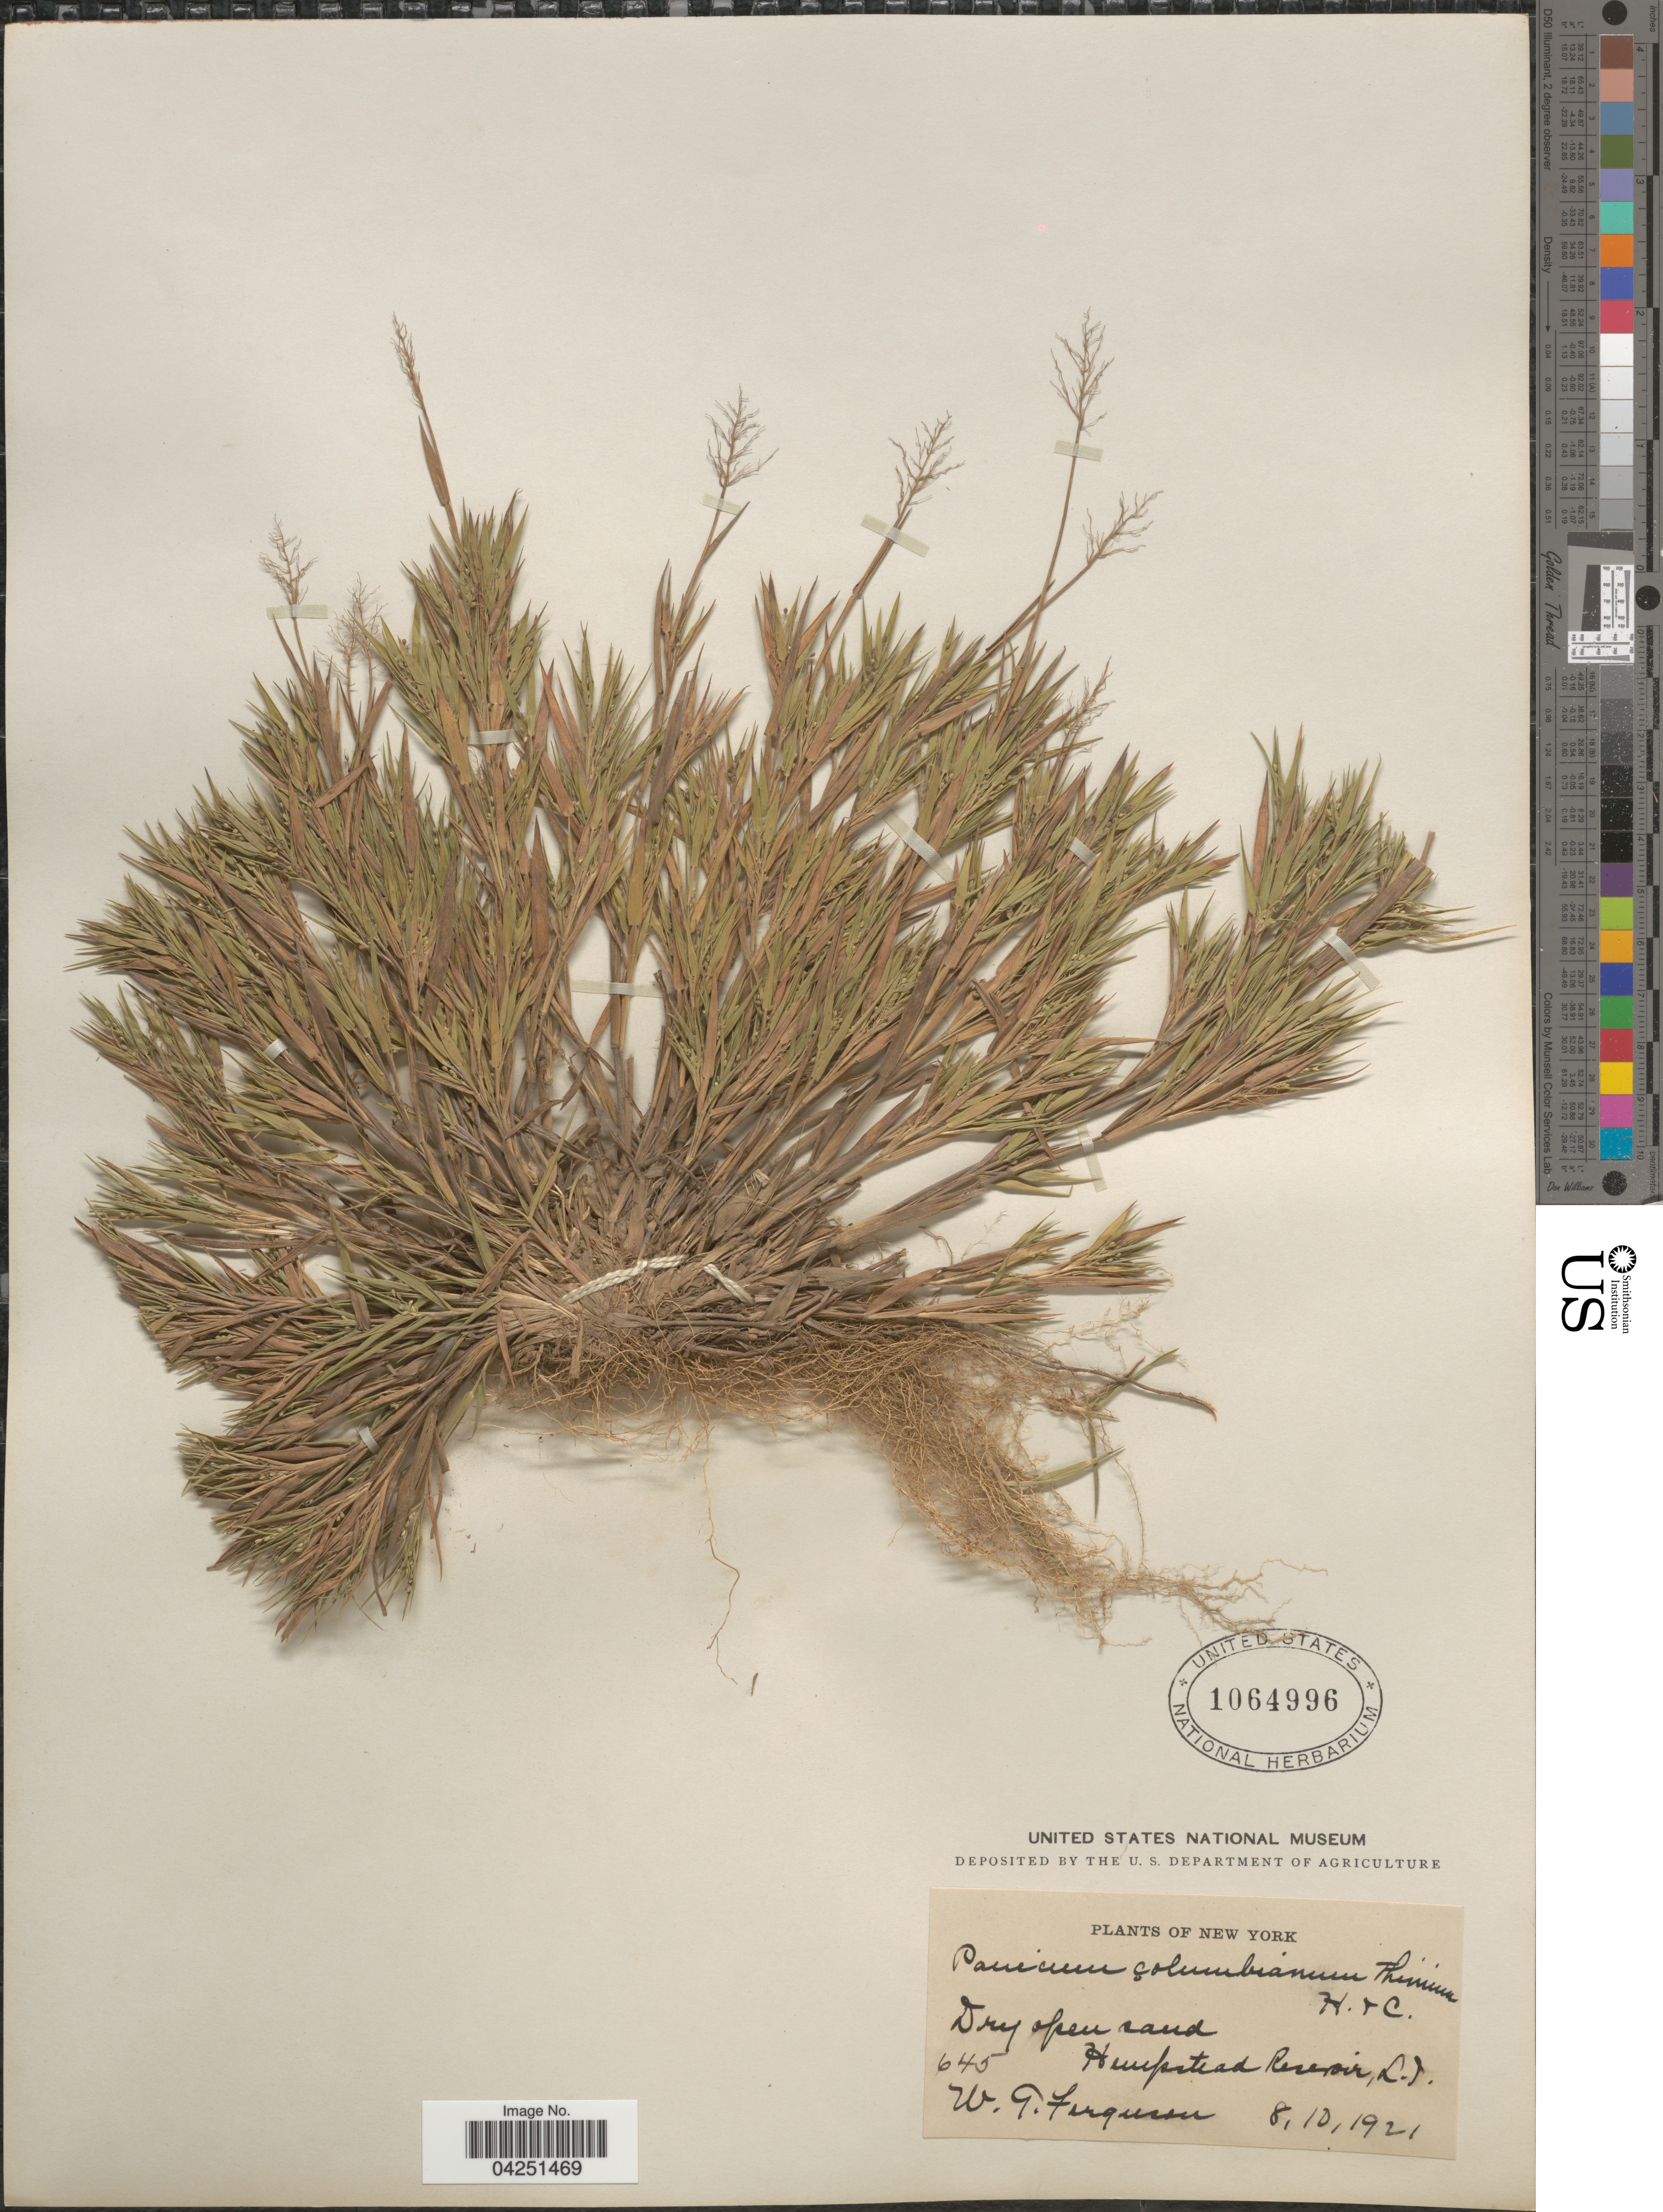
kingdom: Plantae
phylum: Tracheophyta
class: Liliopsida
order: Poales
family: Poaceae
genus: Dichanthelium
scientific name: Dichanthelium acuminatum var. acuminatum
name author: (Sw.) Gould & C.A. Clark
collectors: W. Ferguson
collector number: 645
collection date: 1921-08-10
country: United States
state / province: New York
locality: Dry open sand. Hempstead Reservoir, L.I.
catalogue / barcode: US 1064996